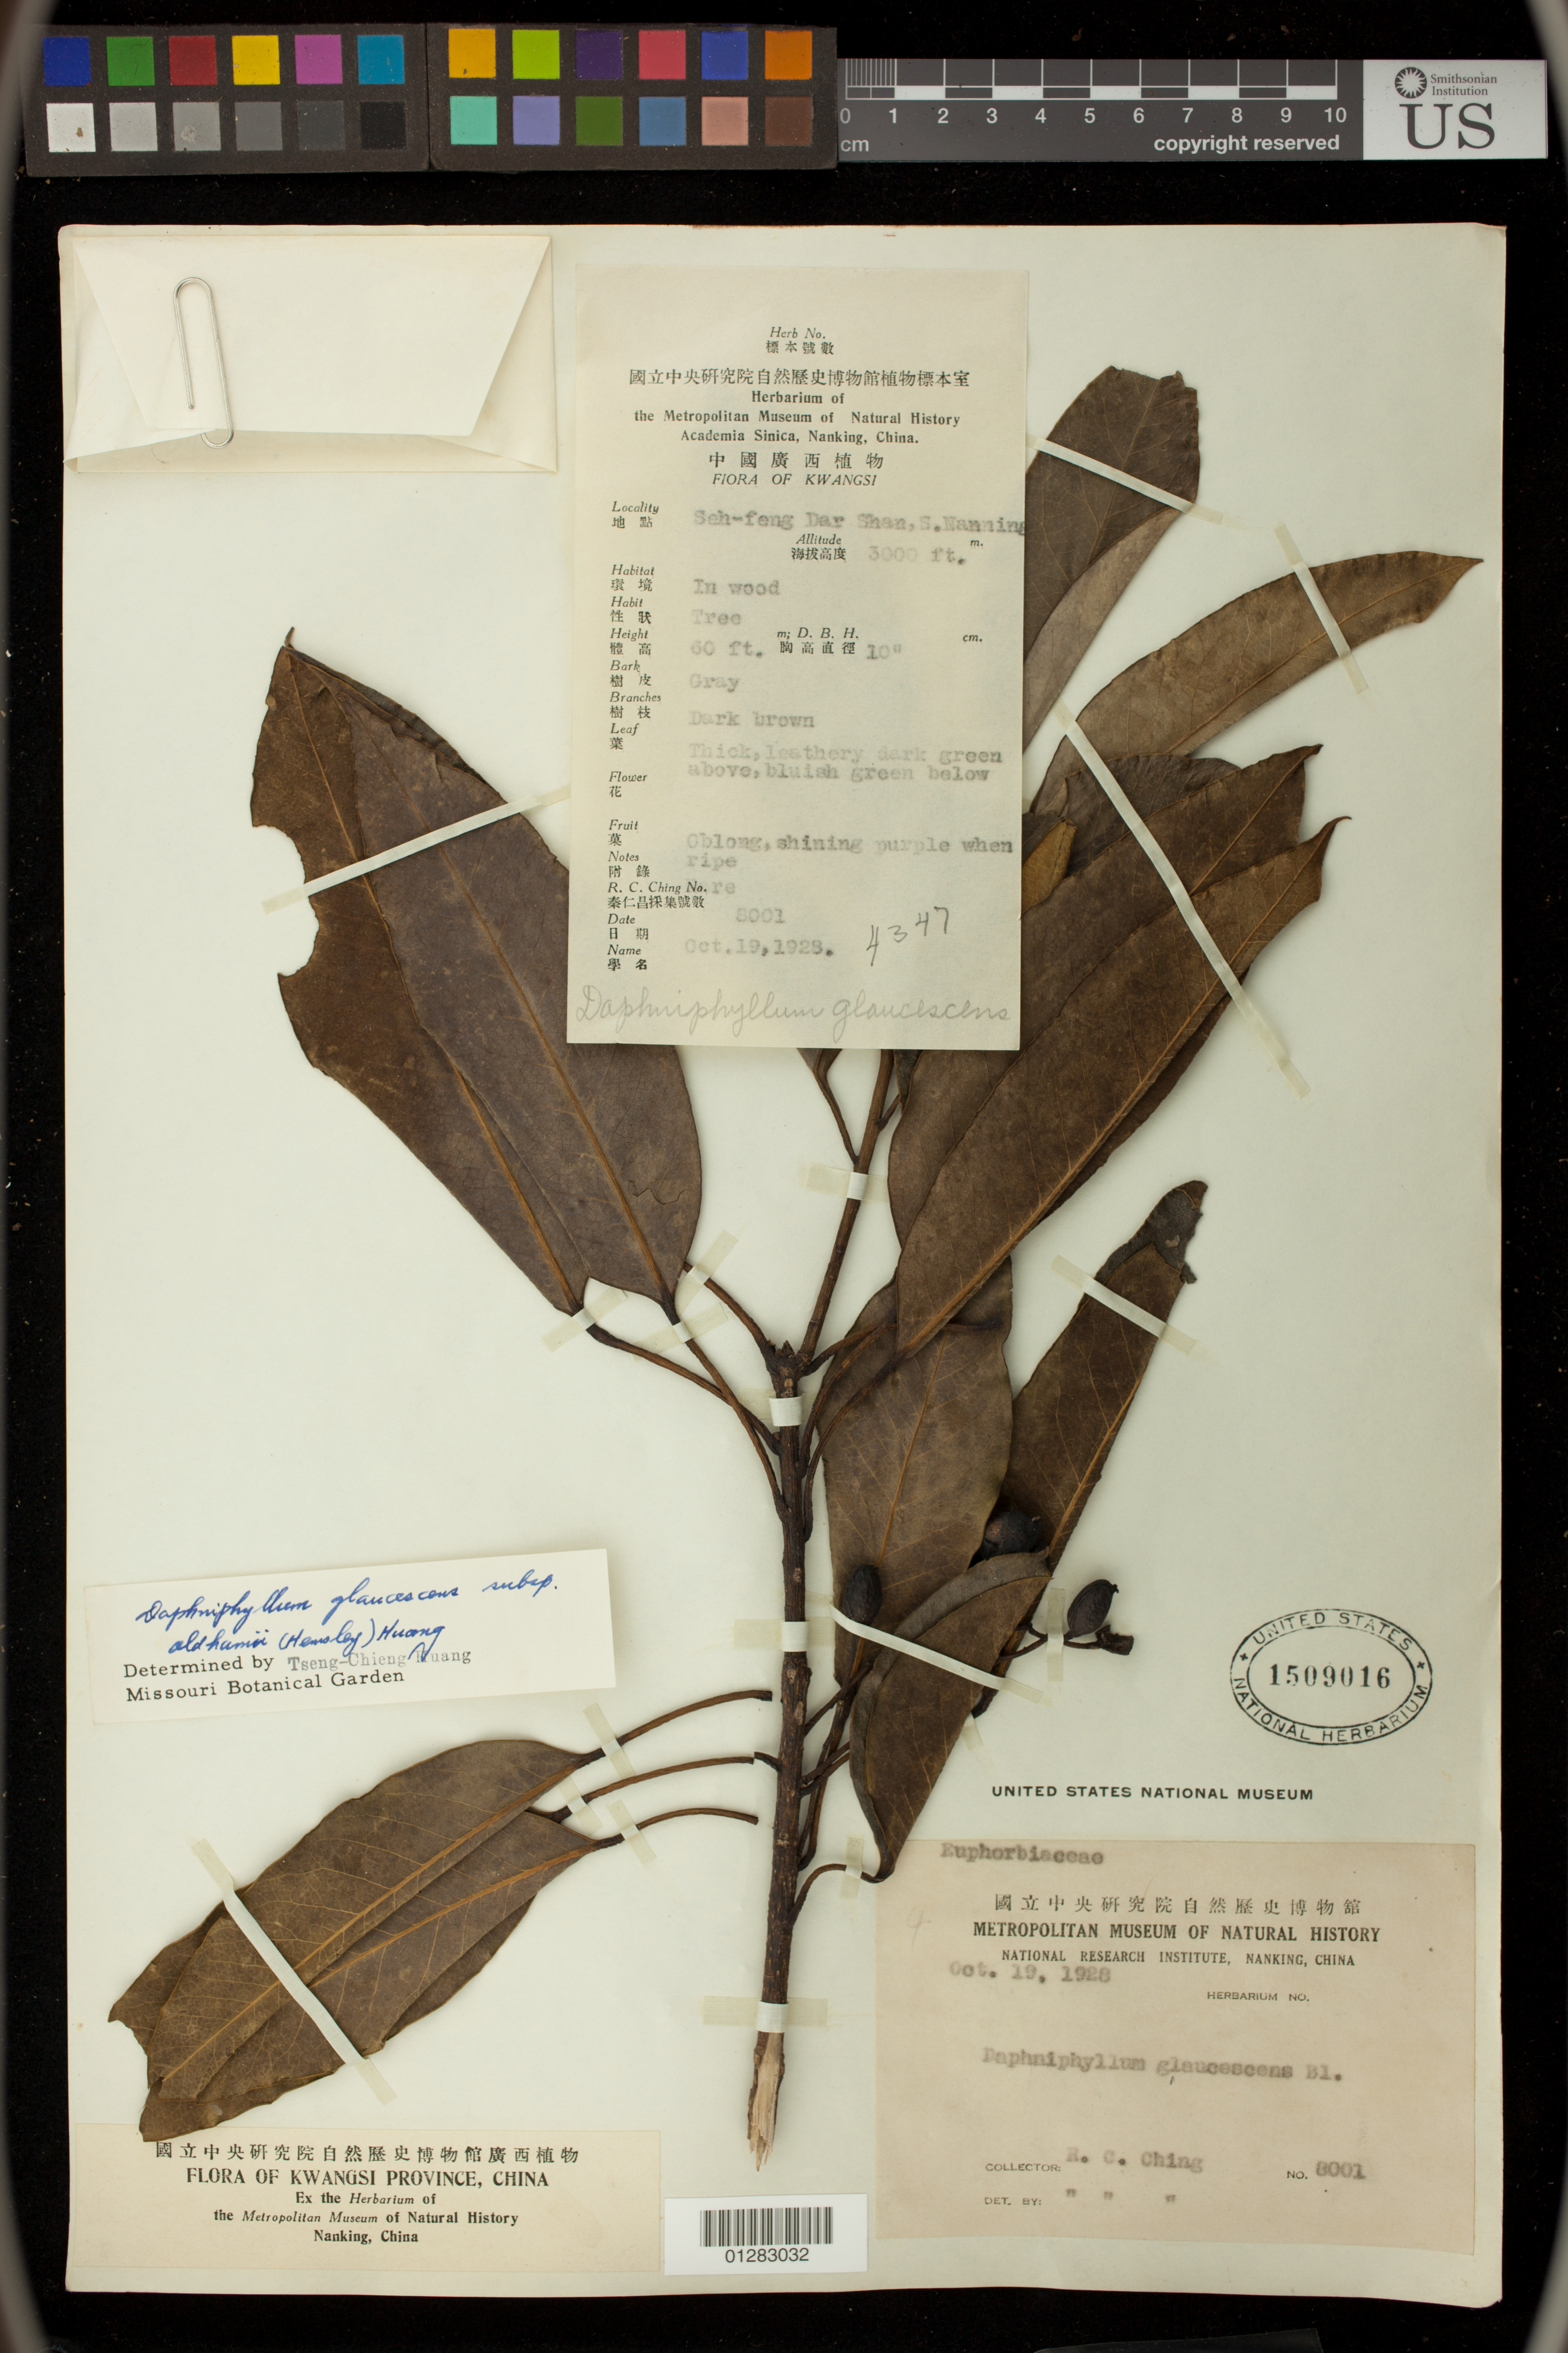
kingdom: Plantae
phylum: Tracheophyta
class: Magnoliopsida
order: Saxifragales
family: Daphniphyllaceae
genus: Daphniphyllum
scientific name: Daphniphyllum glaucescens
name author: Blume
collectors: R. C. Ching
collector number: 8001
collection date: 1928-10-19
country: China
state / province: Guangxi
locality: Seh-feng Dar Shan, S. Nanning, Kwangsi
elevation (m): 914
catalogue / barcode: US 1509016